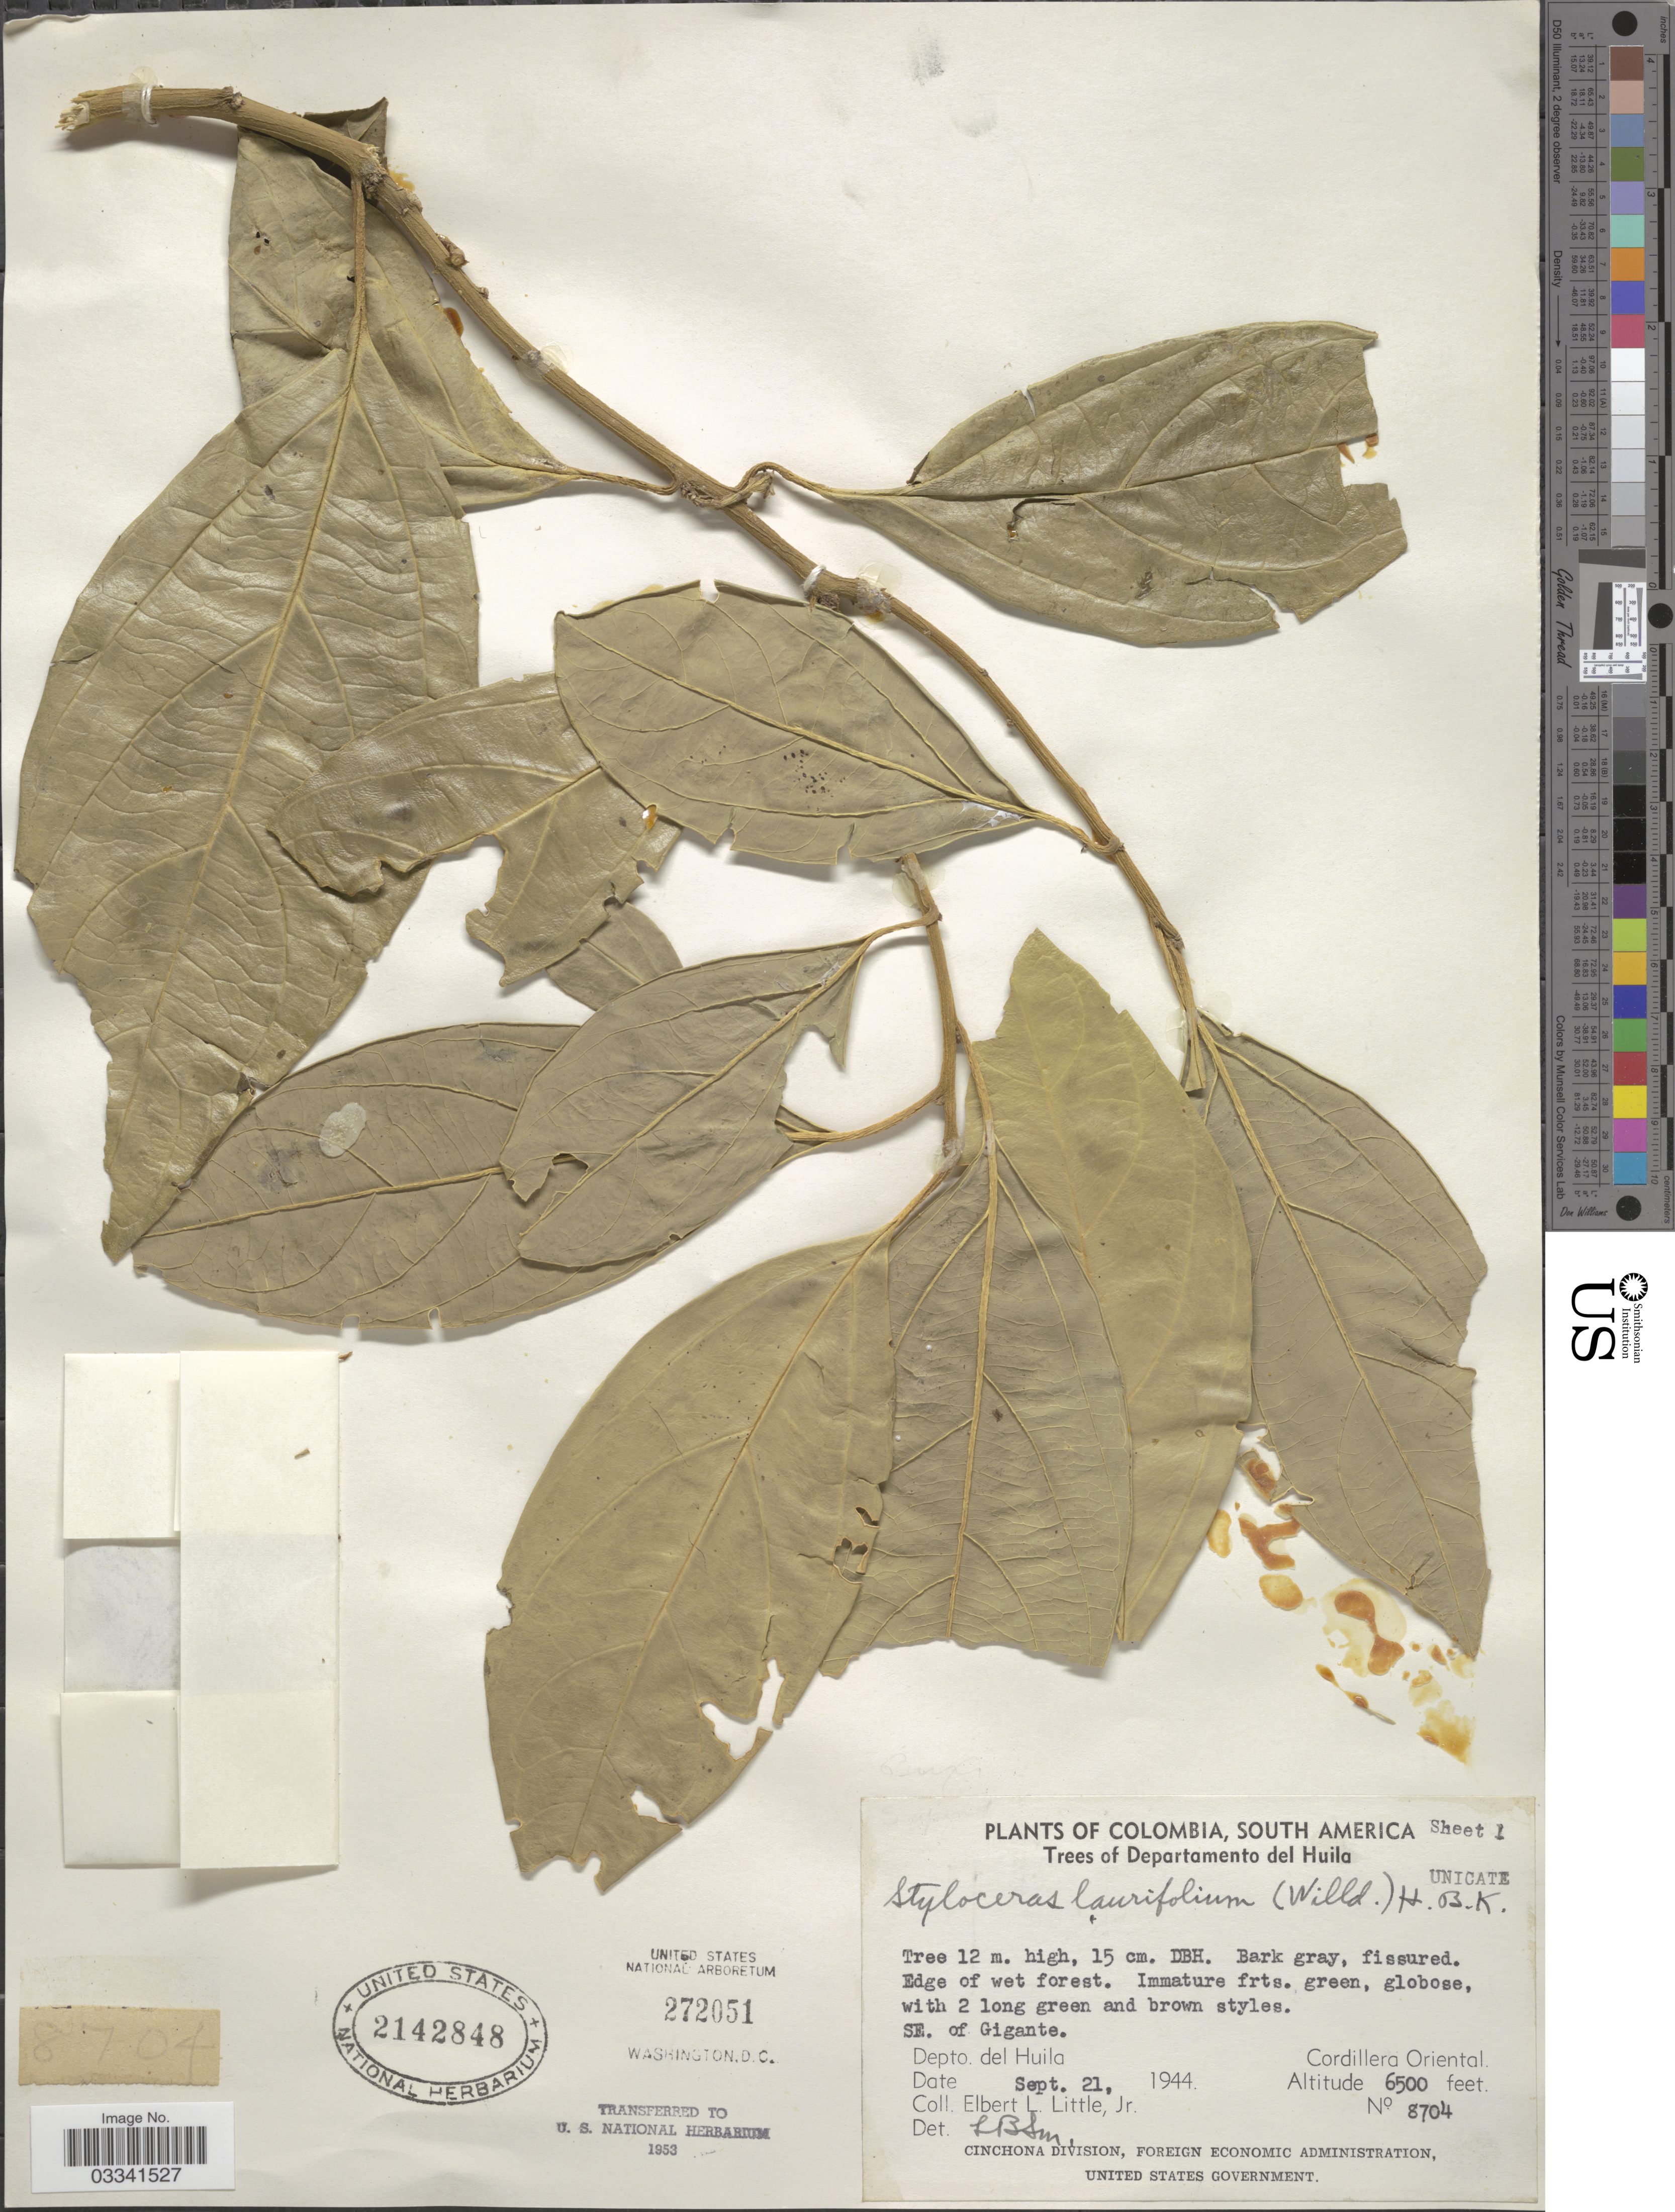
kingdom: Plantae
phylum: Tracheophyta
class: Magnoliopsida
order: Buxales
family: Buxaceae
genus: Styloceras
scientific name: Styloceras laurifolium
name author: (Willd.) Kunth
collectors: E. L. Little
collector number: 8704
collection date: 1944-09-21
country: Colombia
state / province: Huila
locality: Departamento del Huila. SE. of Gigante. Cordillera Oriental.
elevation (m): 1981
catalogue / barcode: US 2142848